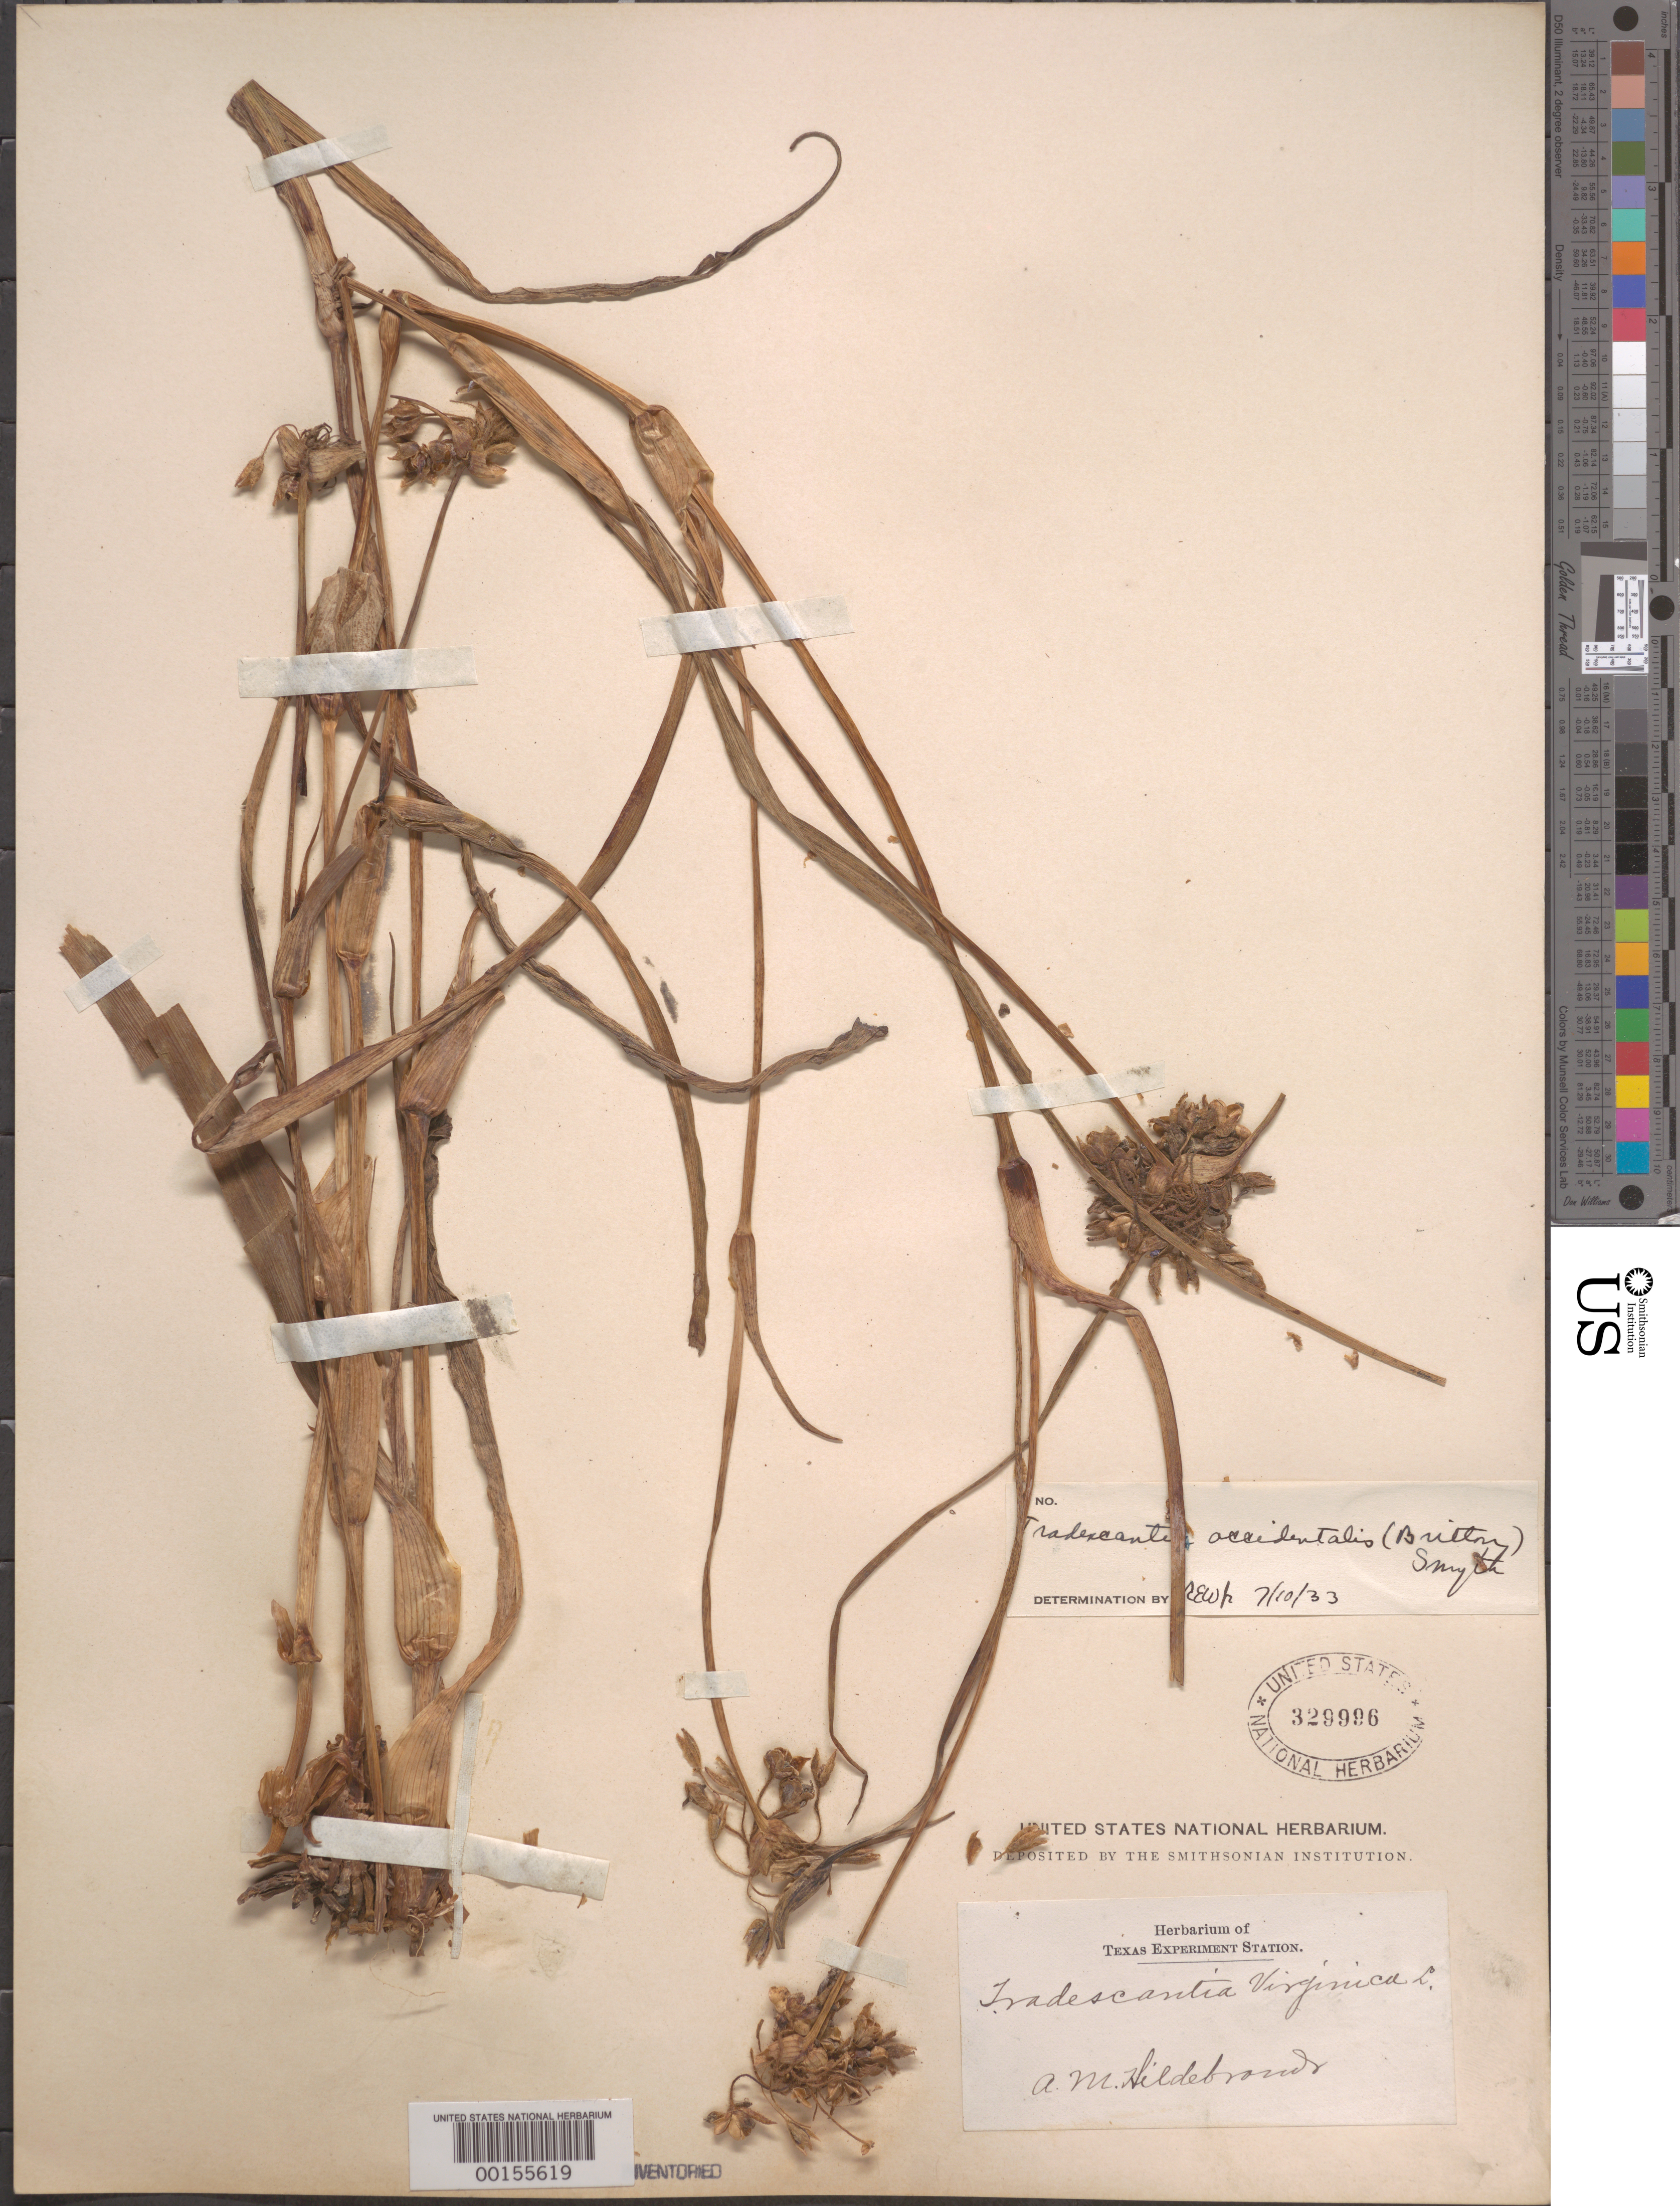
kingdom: Plantae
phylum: Tracheophyta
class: Liliopsida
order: Commelinales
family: Commelinaceae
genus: Tradescantia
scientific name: Tradescantia occidentalis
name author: (Britton) Smyth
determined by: Woodson, R. E., Jr.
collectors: A. Hildebrandt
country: United States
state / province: Texas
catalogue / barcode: US 329996